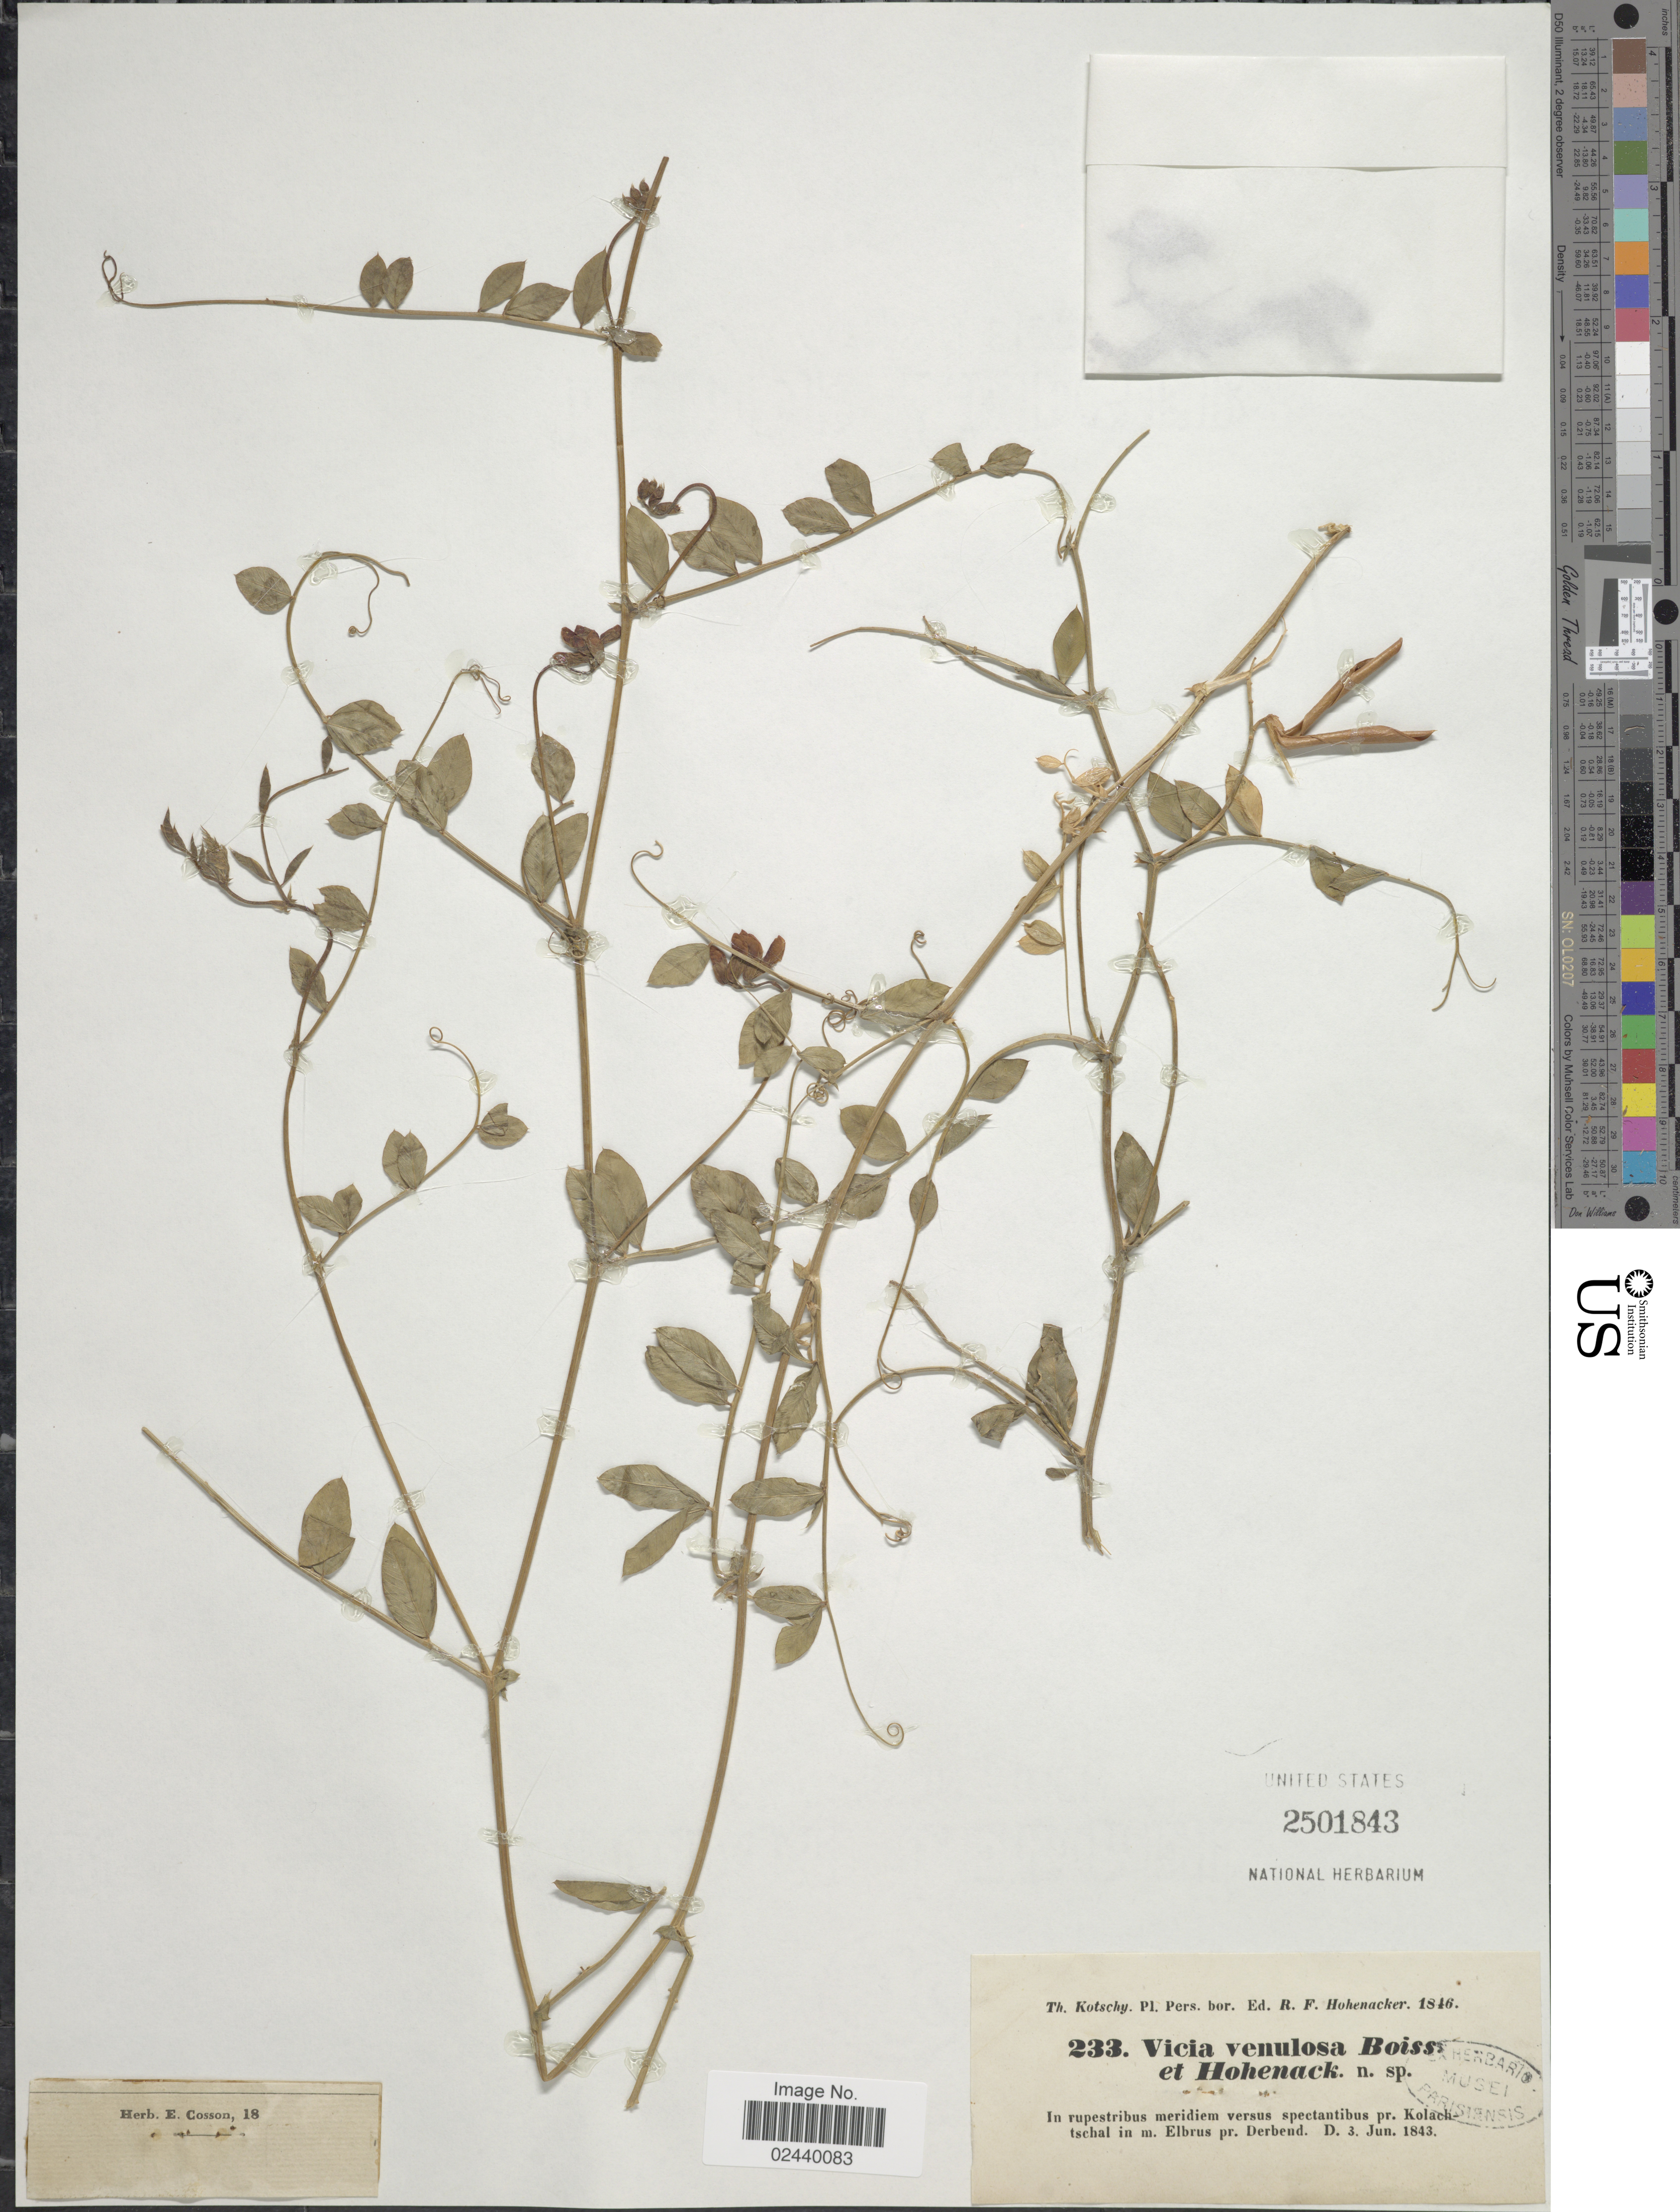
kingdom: Plantae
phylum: Tracheophyta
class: Magnoliopsida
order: Fabales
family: Fabaceae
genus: Vicia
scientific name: Vicia venulosa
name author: Boiss. & Hohen.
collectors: K. G. Kotschy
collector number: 233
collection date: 1843-06-03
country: Russian Federation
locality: In rupestribus meridiem versus spectantibus pr. Kolachtschal in m. Elbrus pr Derbend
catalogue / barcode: US 2501843